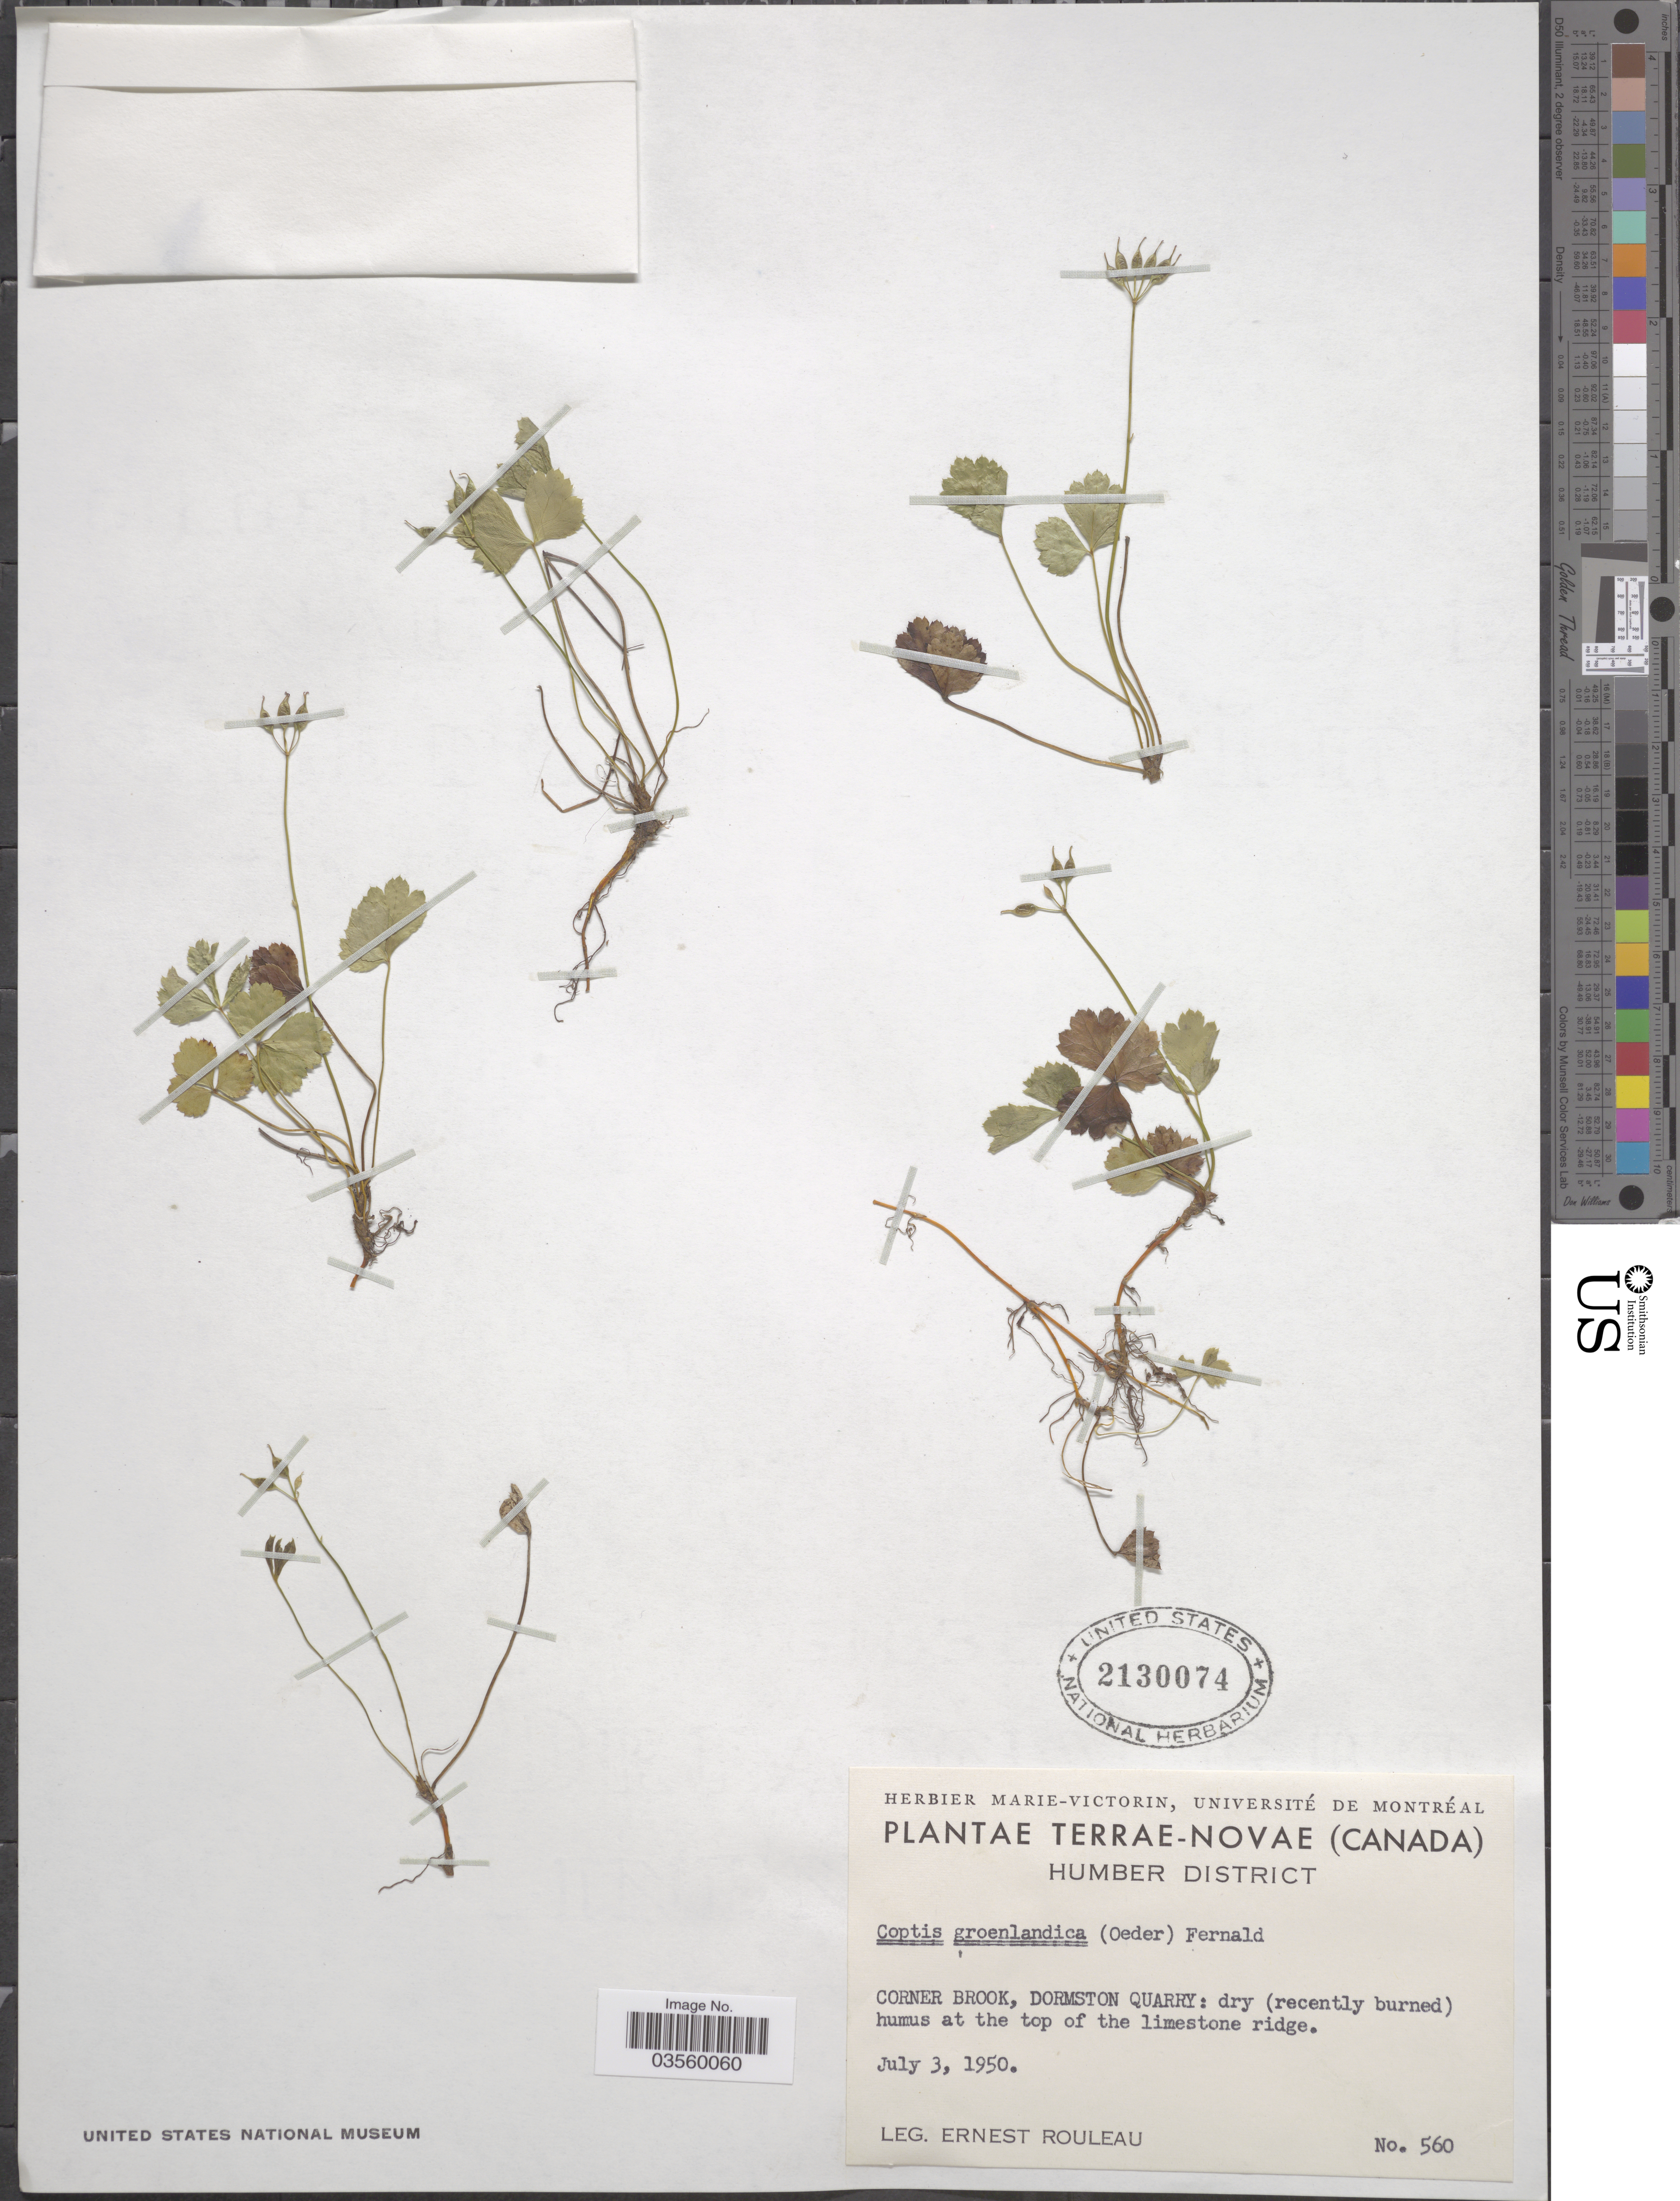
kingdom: Plantae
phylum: Tracheophyta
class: Magnoliopsida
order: Ranunculales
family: Ranunculaceae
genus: Coptis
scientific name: Coptis trifolia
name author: (L.) Salisb.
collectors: J. Rouleau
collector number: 560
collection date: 1950-07-03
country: Canada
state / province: Newfoundland and Labrador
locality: Terrae-Novae. Humber District. Corner Brook, Dormston Quarry.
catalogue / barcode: US 2130074